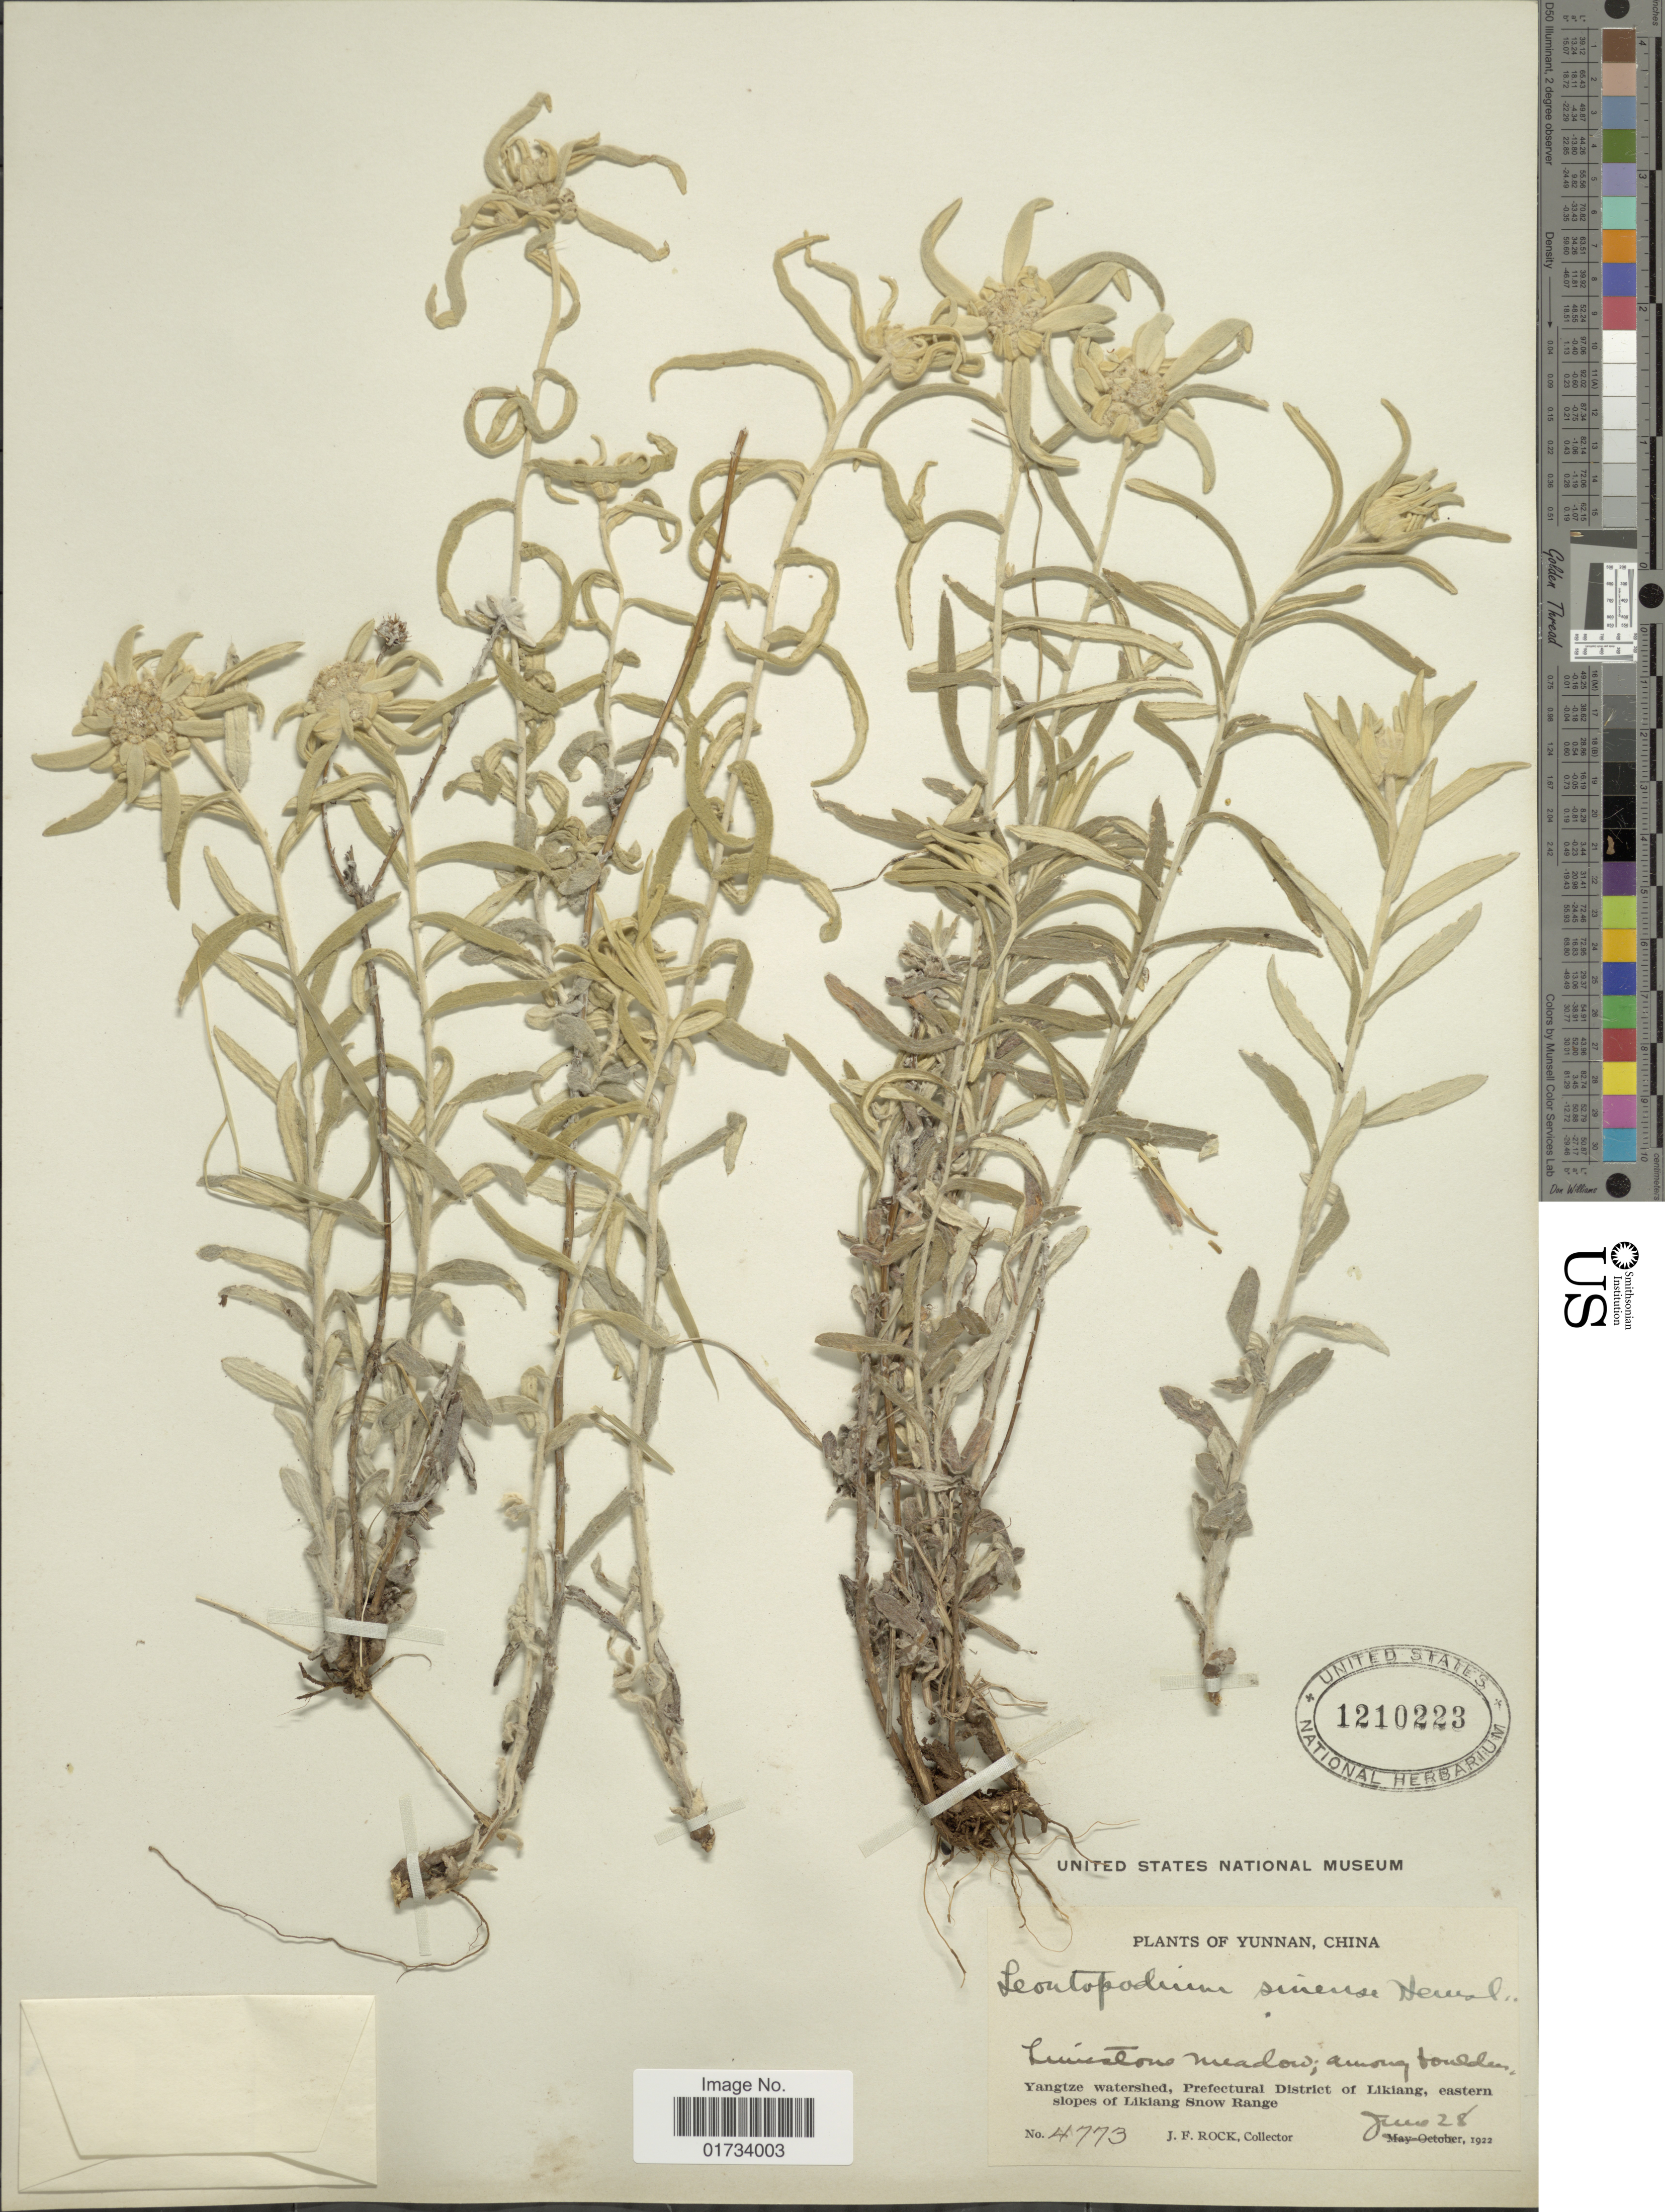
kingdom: Plantae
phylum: Tracheophyta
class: Magnoliopsida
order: Asterales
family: Asteraceae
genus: Leontopodium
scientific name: Leontopodium sinense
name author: Hemsl.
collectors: J. Rock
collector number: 4773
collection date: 1922-06-28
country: China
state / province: Yunnan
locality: Limestone meadow, Yangtze watershed, Prefectural District of Likiang, eastern slopes of Likiang Snow Range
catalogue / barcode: US 1210223